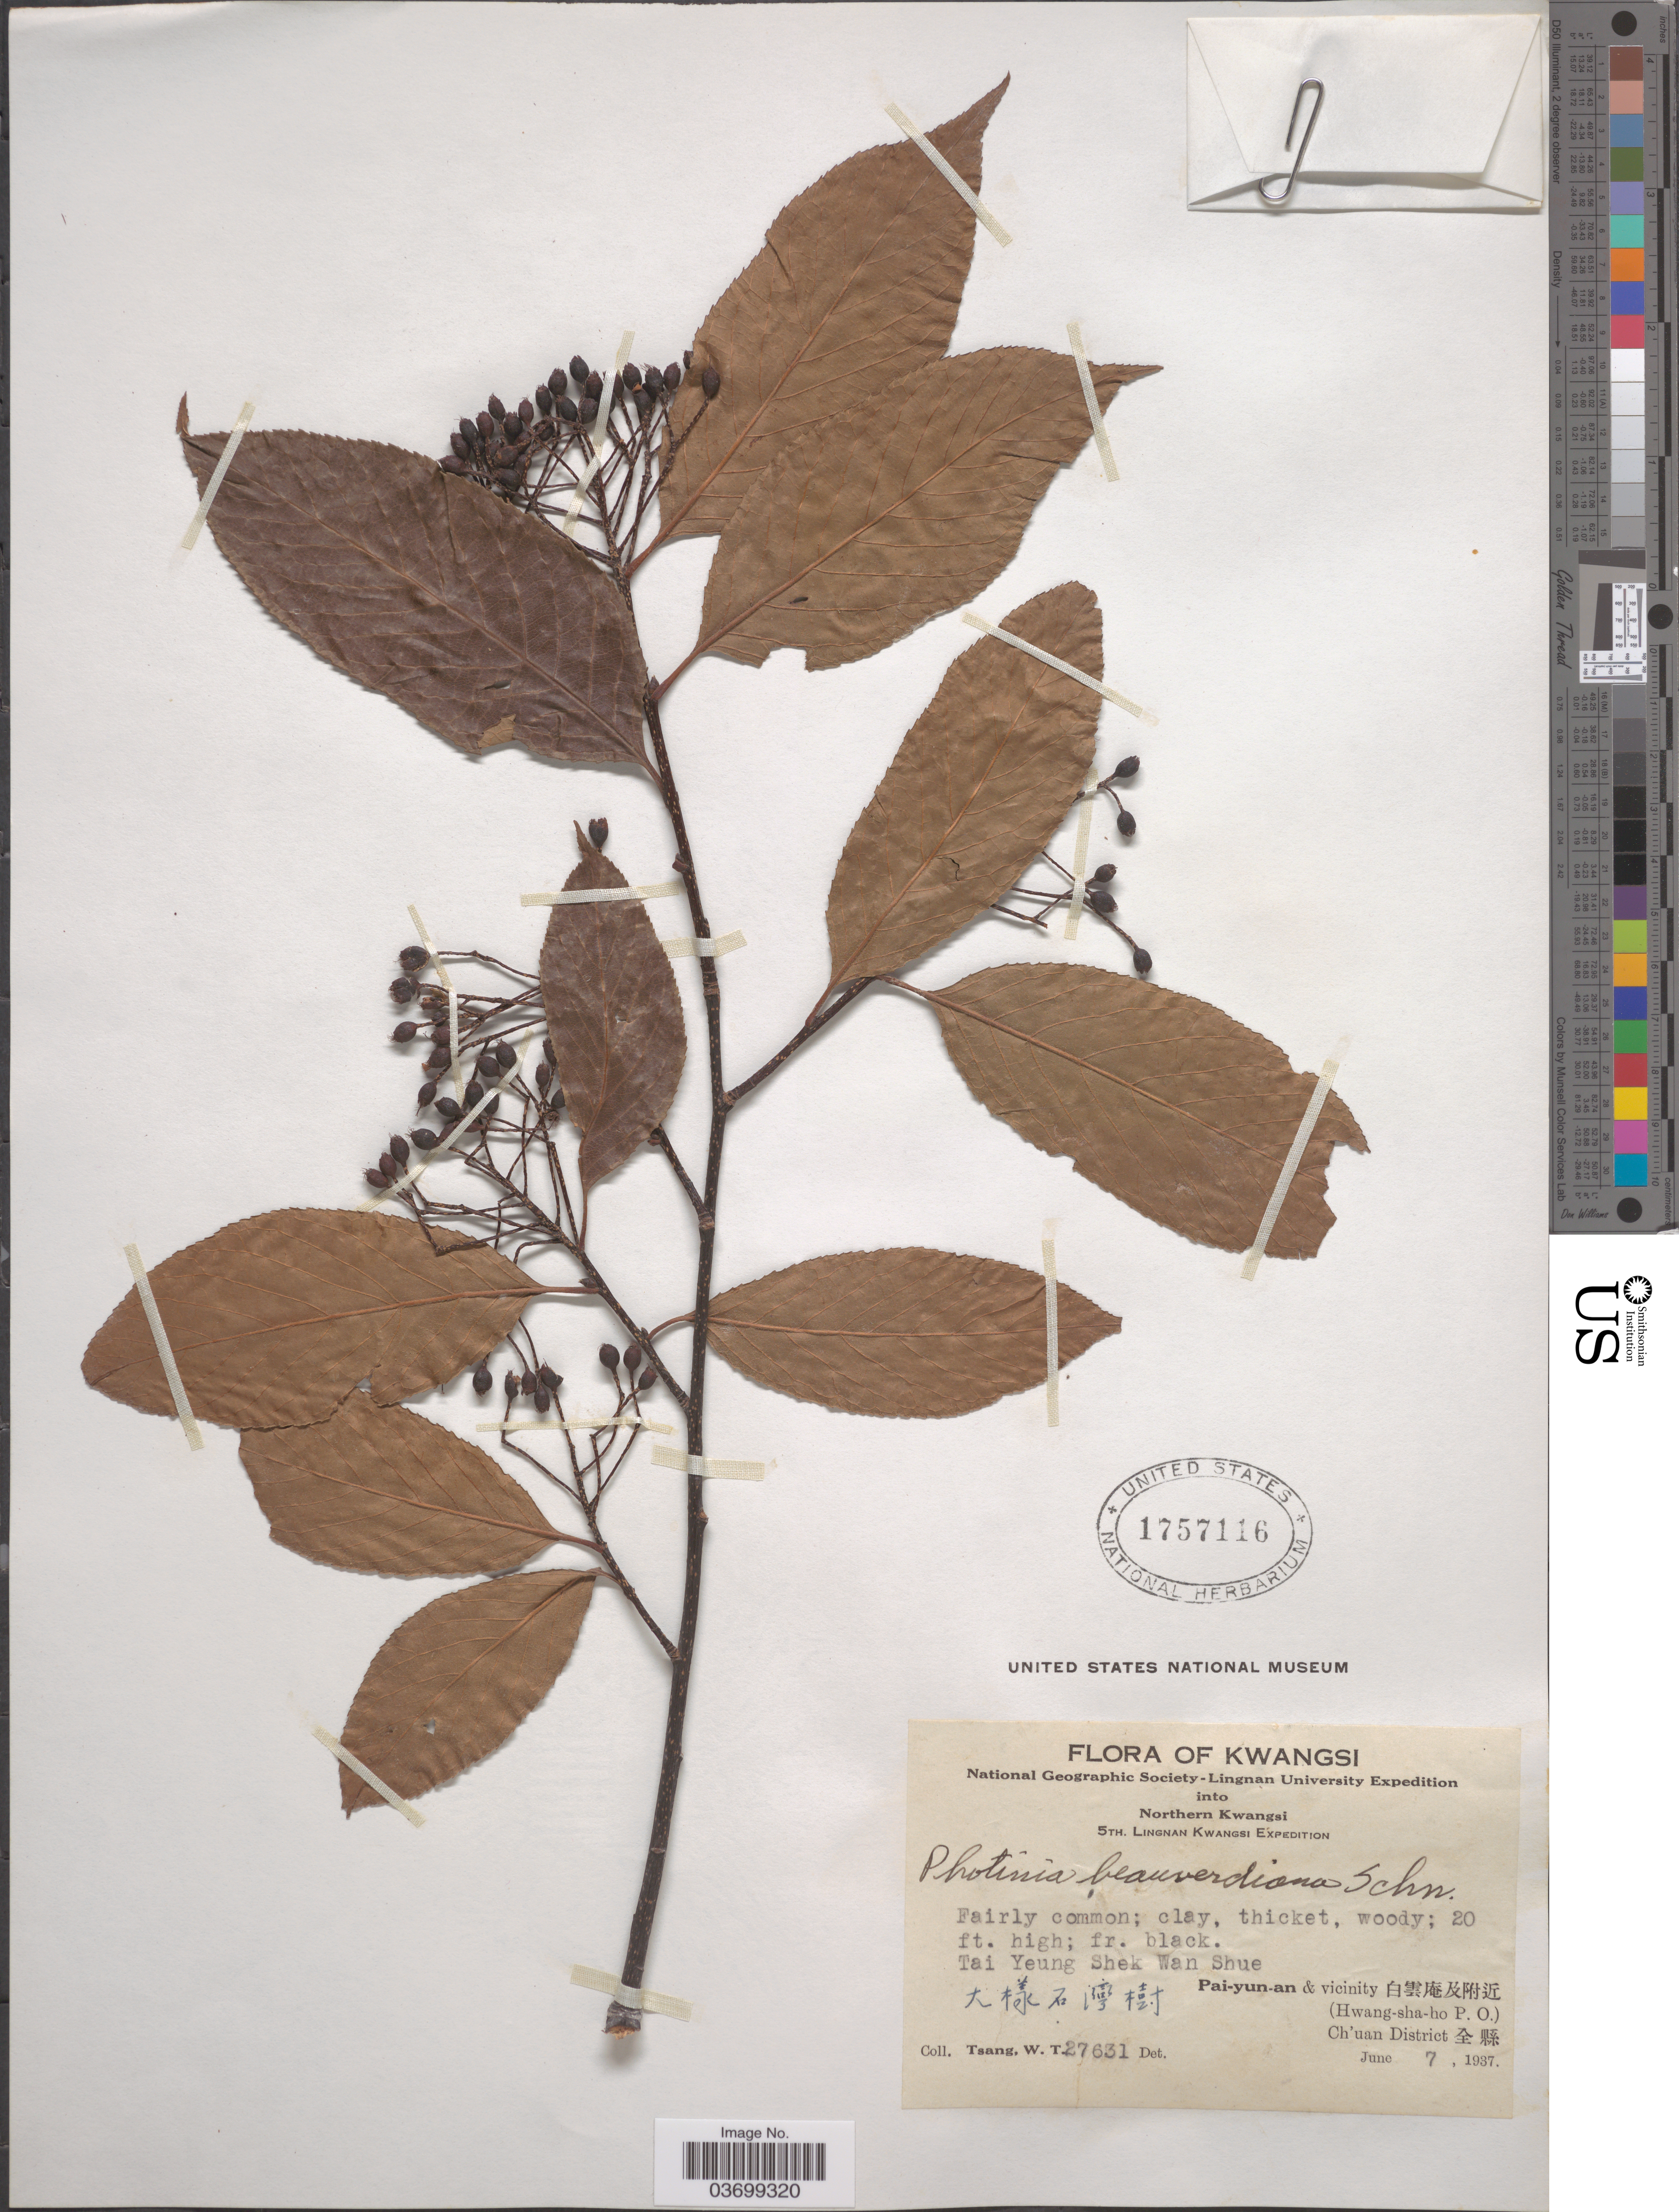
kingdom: Plantae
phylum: Tracheophyta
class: Magnoliopsida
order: Rosales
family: Rosaceae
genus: Photinia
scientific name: Photinia beauverdiana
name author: C.K. Schneid.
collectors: W. T. Tsang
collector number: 27631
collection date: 1937-06-07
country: China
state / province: Guangxi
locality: Kwangsi. Northern Kwangsi. Tai Yeung Shek Wan Shue, X. Pai-yun-an & vicinity X. (Hwang-sha-ho P.O.) Ch'uan District X.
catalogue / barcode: US 1757116